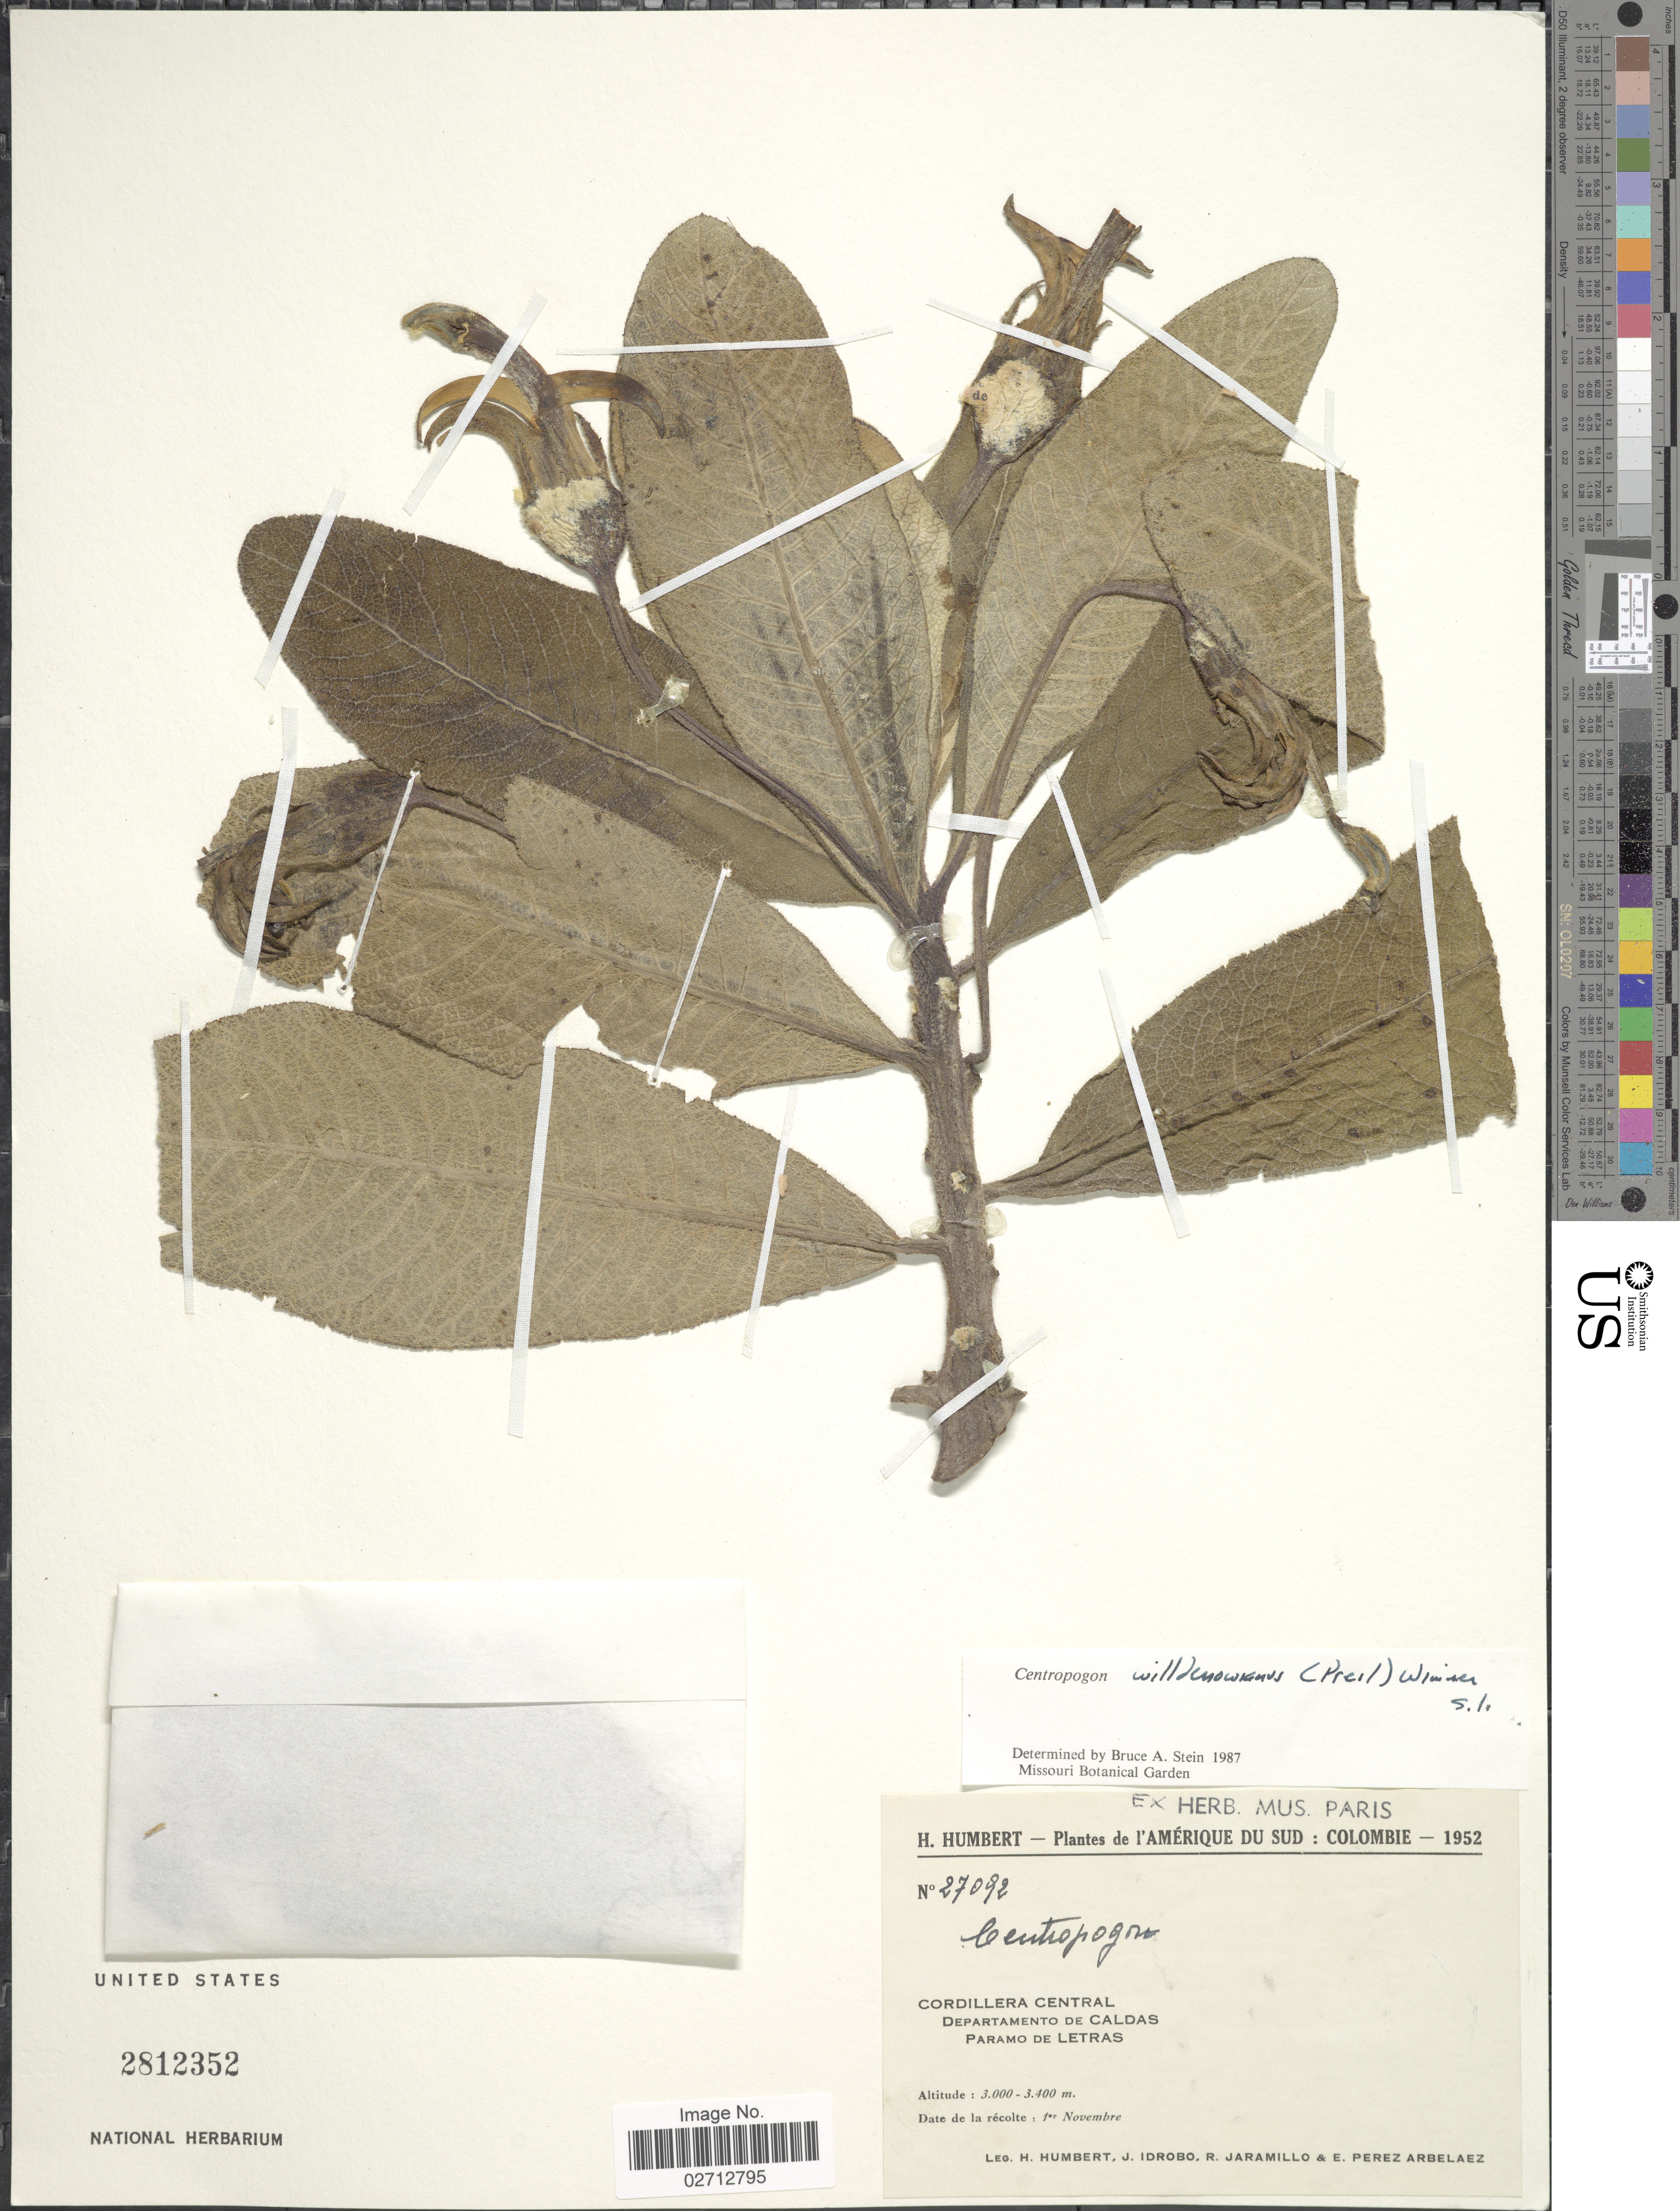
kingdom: Plantae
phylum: Tracheophyta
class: Magnoliopsida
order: Asterales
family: Campanulaceae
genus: Centropogon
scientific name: Centropogon willdenowianus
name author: (A. DC.) E. Wimm.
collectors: H. Humbert, J. M. Idrobo, R. Jaramillo M. & E. Pérez Arbeláez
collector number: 27092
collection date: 1952-11-01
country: Colombia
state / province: Caldas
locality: Cordillera Central. Paramo de Letras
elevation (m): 3000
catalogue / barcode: US 2812352